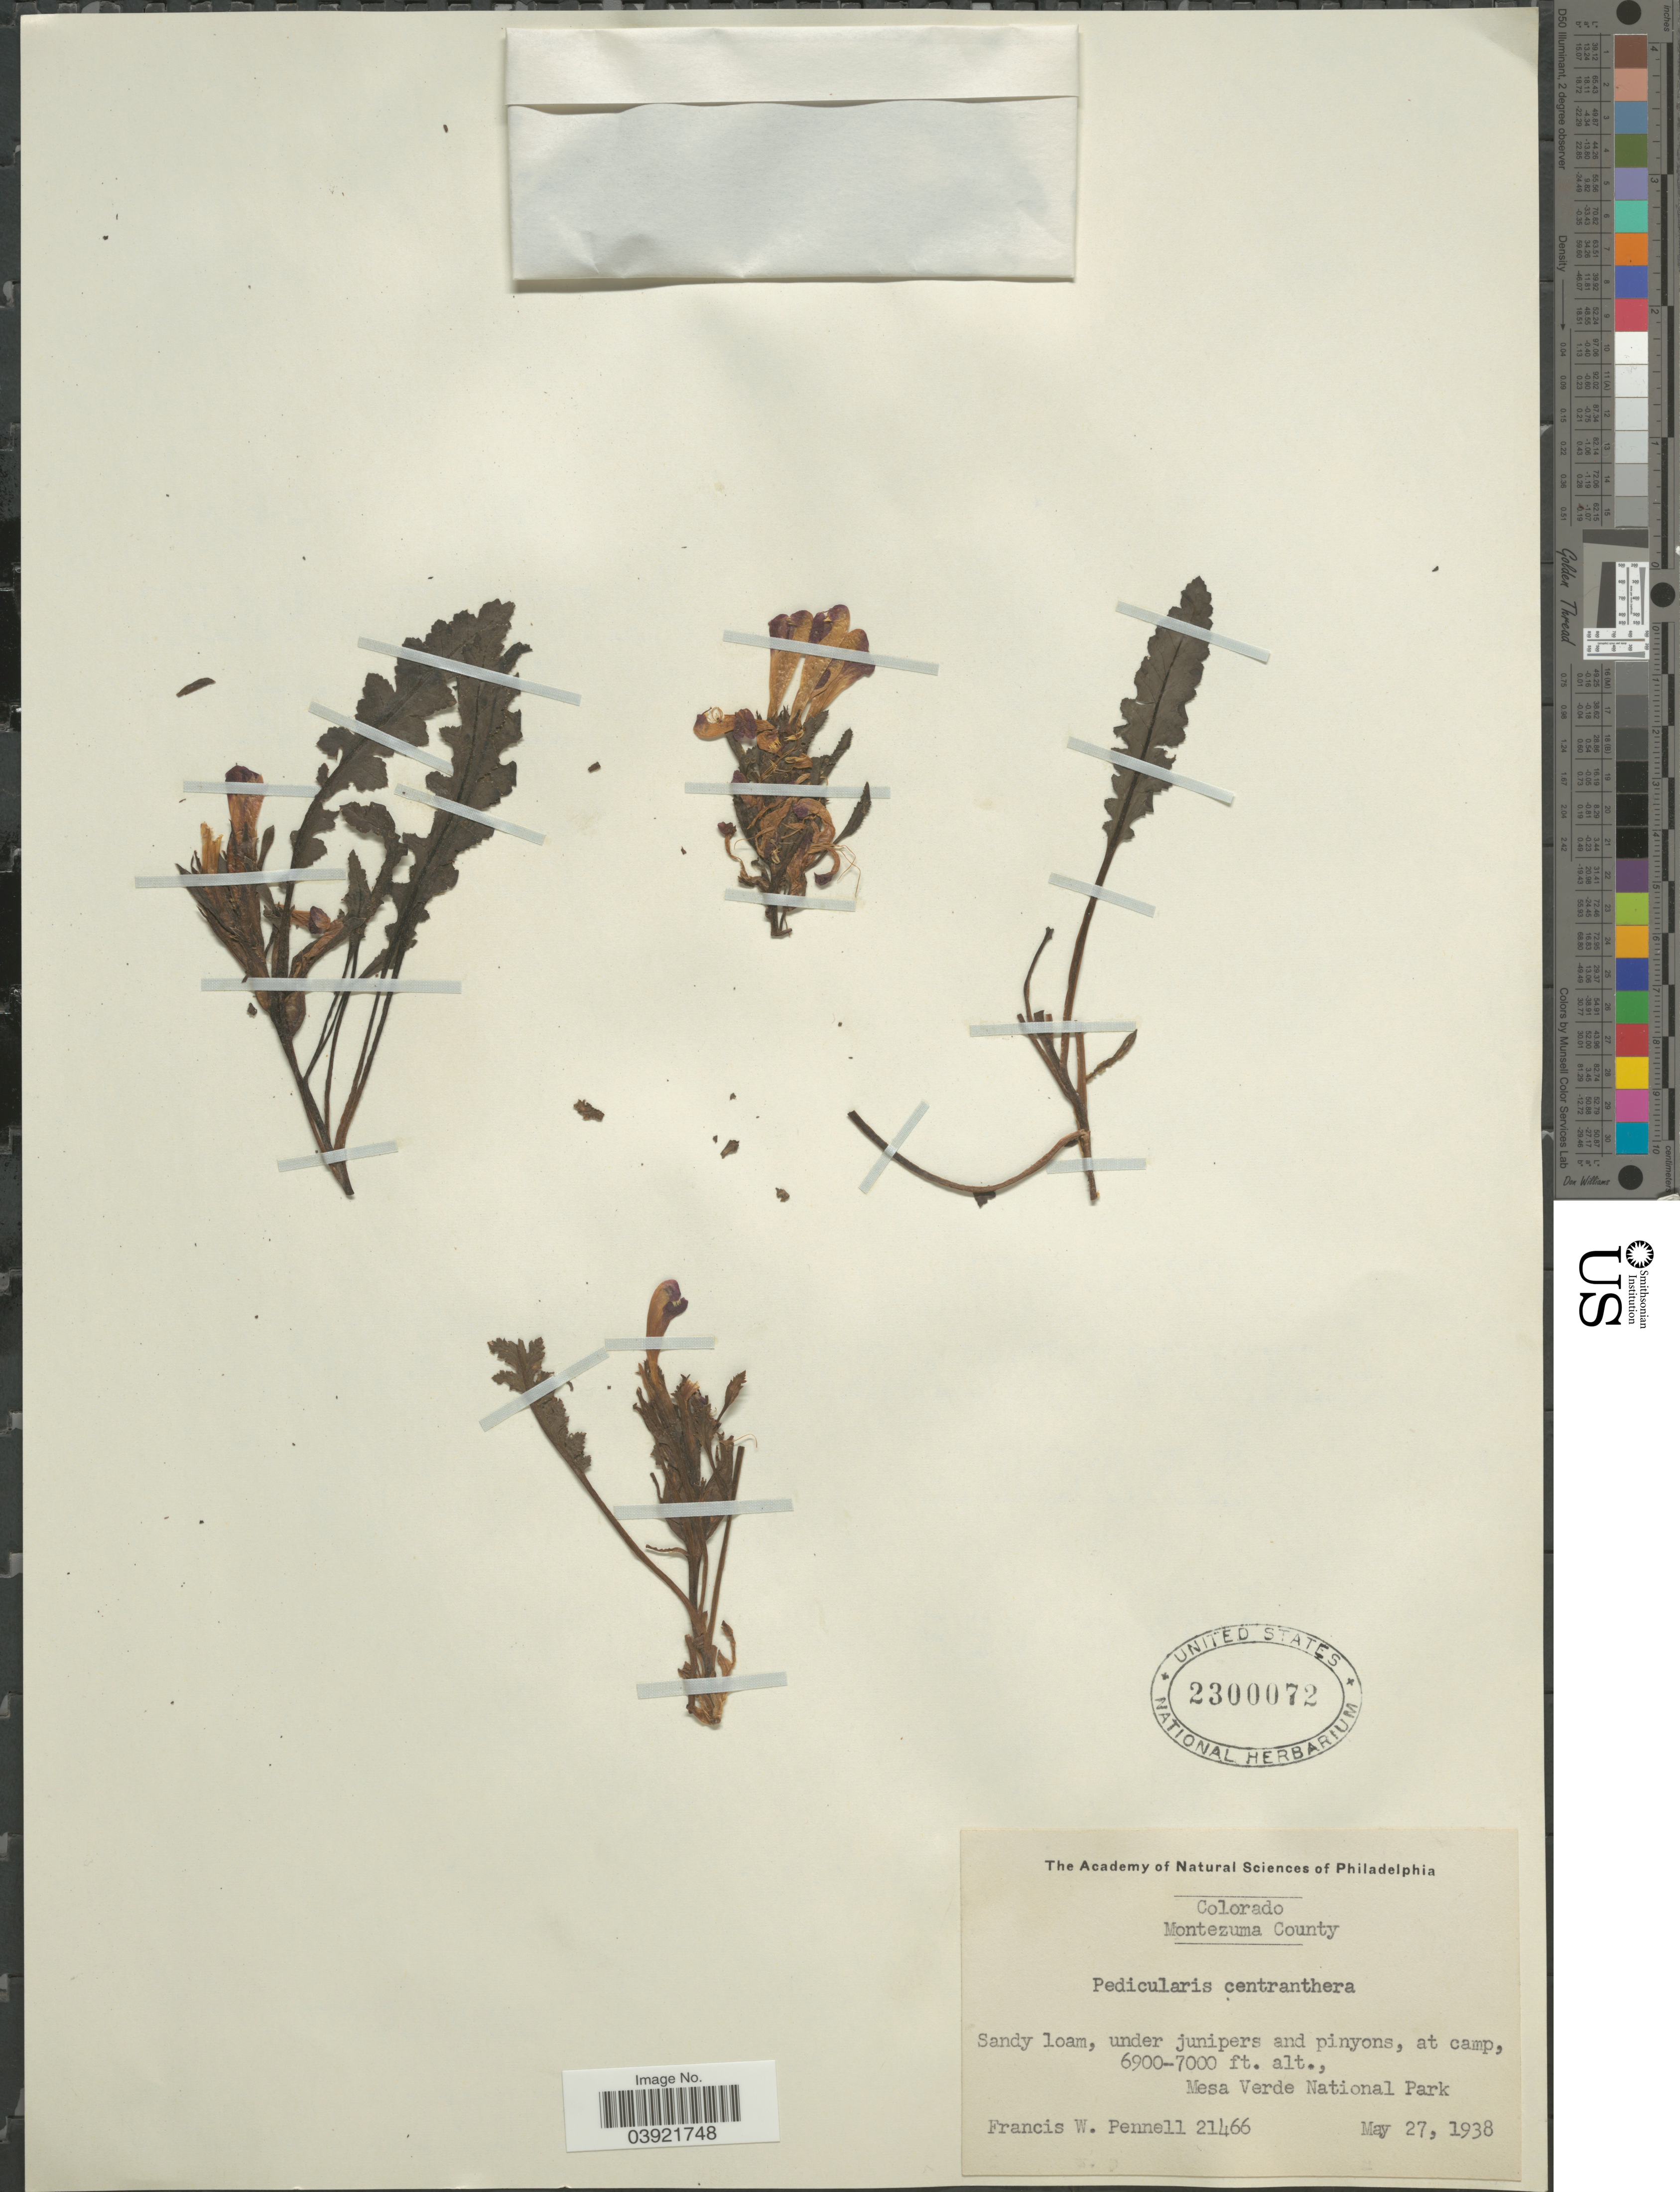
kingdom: Plantae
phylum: Tracheophyta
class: Magnoliopsida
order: Lamiales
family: Orobanchaceae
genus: Pedicularis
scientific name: Pedicularis centranthera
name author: A. Gray in Emory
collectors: F. W. Pennell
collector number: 21466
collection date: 1938-05-27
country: United States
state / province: Colorado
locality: Montezuma County. Mesa Verde National Park.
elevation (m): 2103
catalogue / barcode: US 2300072